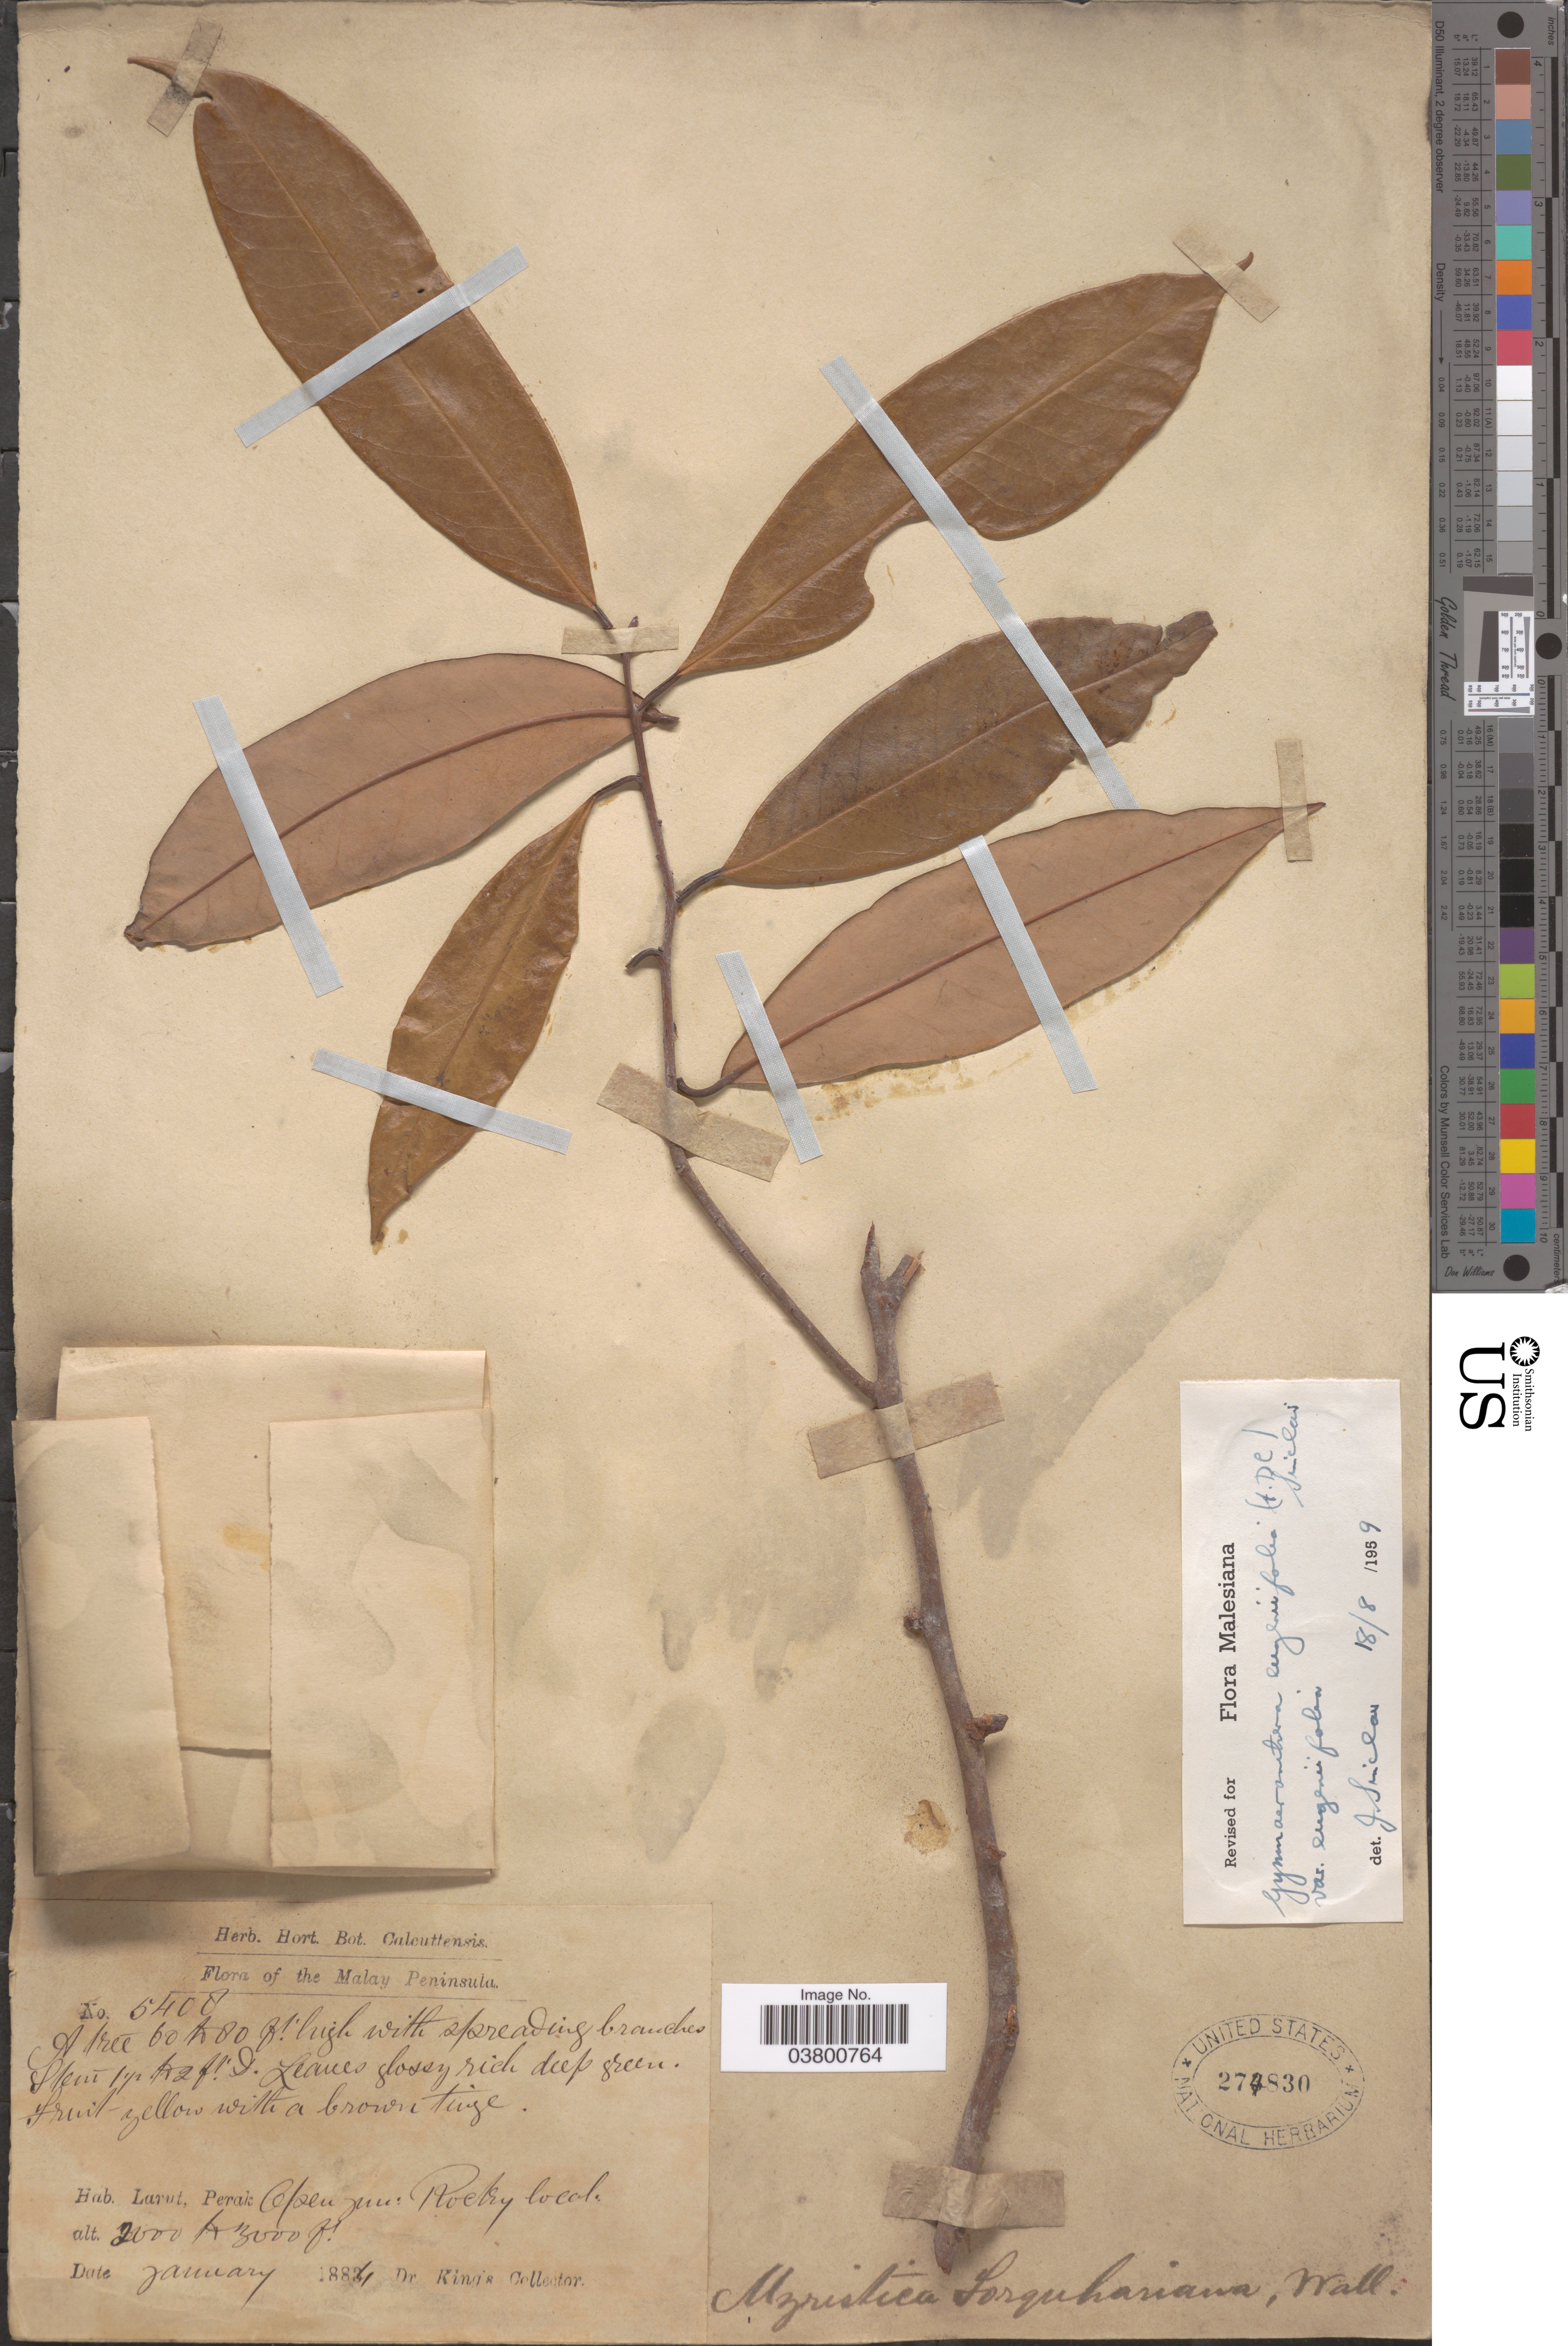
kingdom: Plantae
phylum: Tracheophyta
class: Magnoliopsida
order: Magnoliales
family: Myristicaceae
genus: Gymnacranthera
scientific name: Gymnacranthera farquhariana var. eugeniifolia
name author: (A. DC.) R.T.A. Schouten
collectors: Dr. King's collector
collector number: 5408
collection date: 1884-01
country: Malaysia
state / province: Perak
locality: The Malay Peninsula. Larut.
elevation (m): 610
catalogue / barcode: US 274830